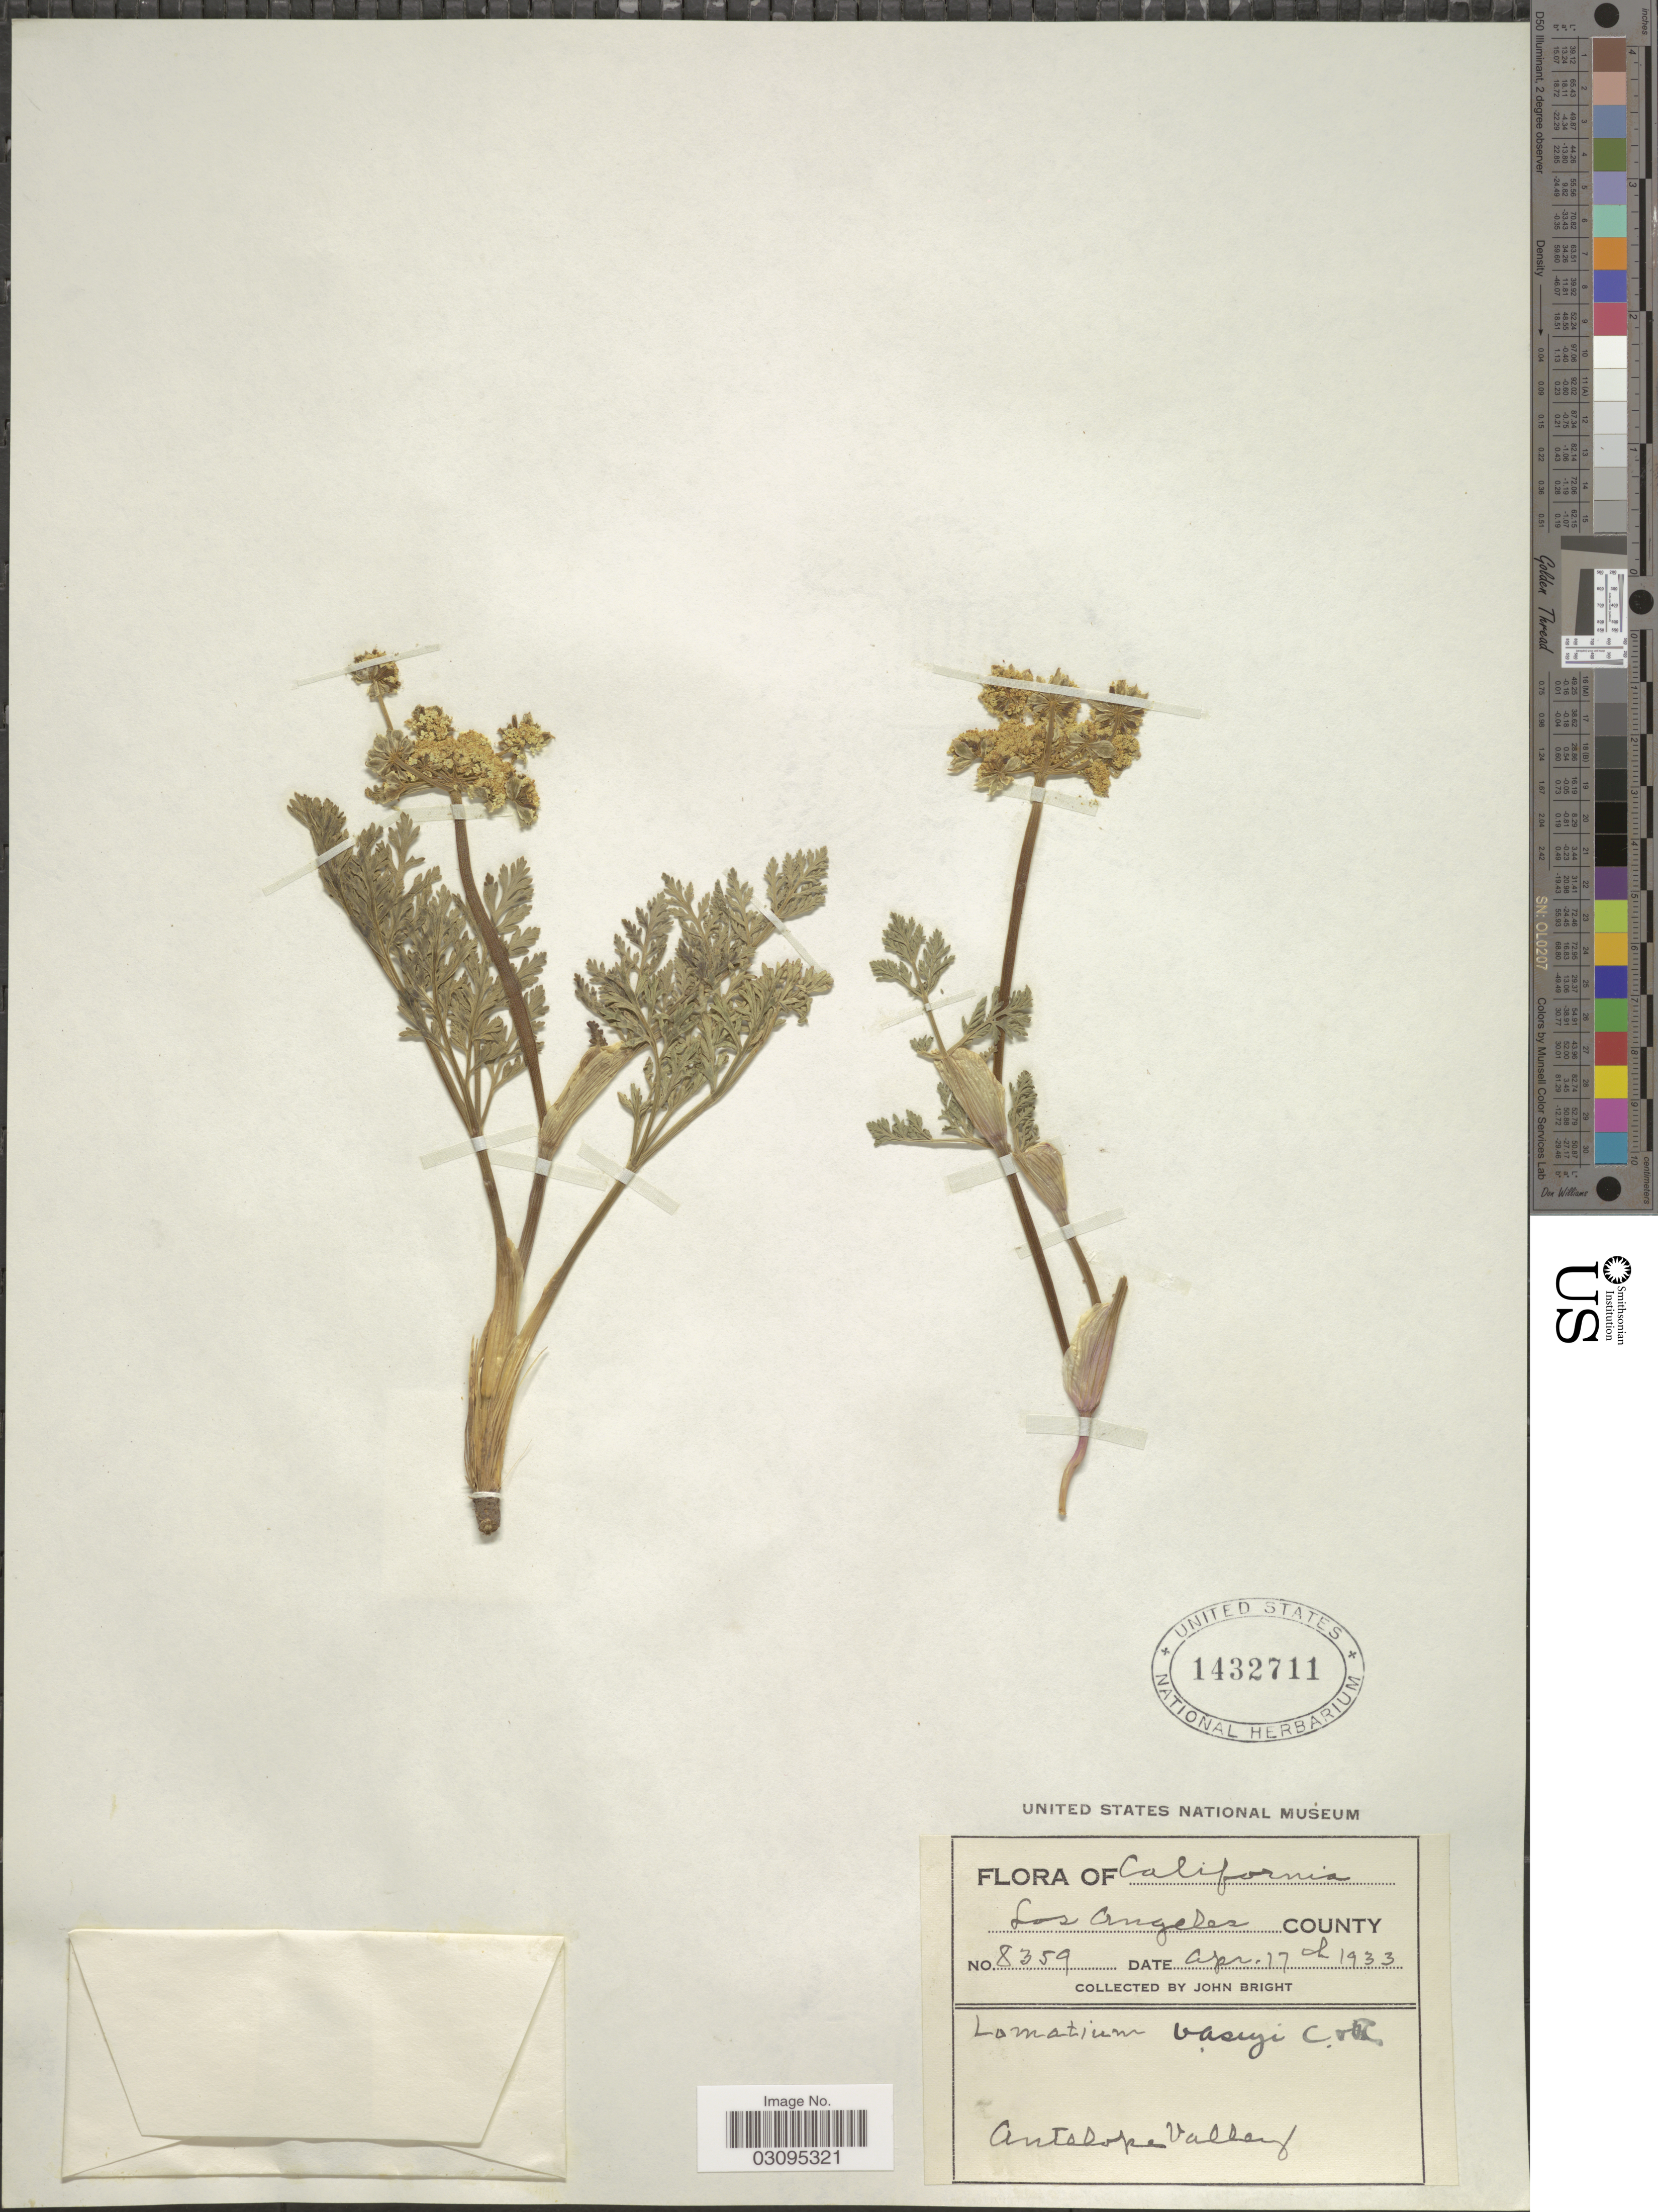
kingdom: Plantae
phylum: Tracheophyta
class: Magnoliopsida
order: Apiales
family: Apiaceae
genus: Lomatium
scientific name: Lomatium vaseyi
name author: (J.M. Coult. & Rose) J.M. Coult. & Rose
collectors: J. Bright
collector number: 8359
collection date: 1933-04-17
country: United States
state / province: California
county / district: Los Angeles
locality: Los Angeles County, Antelope Valley.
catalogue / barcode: US 1432711